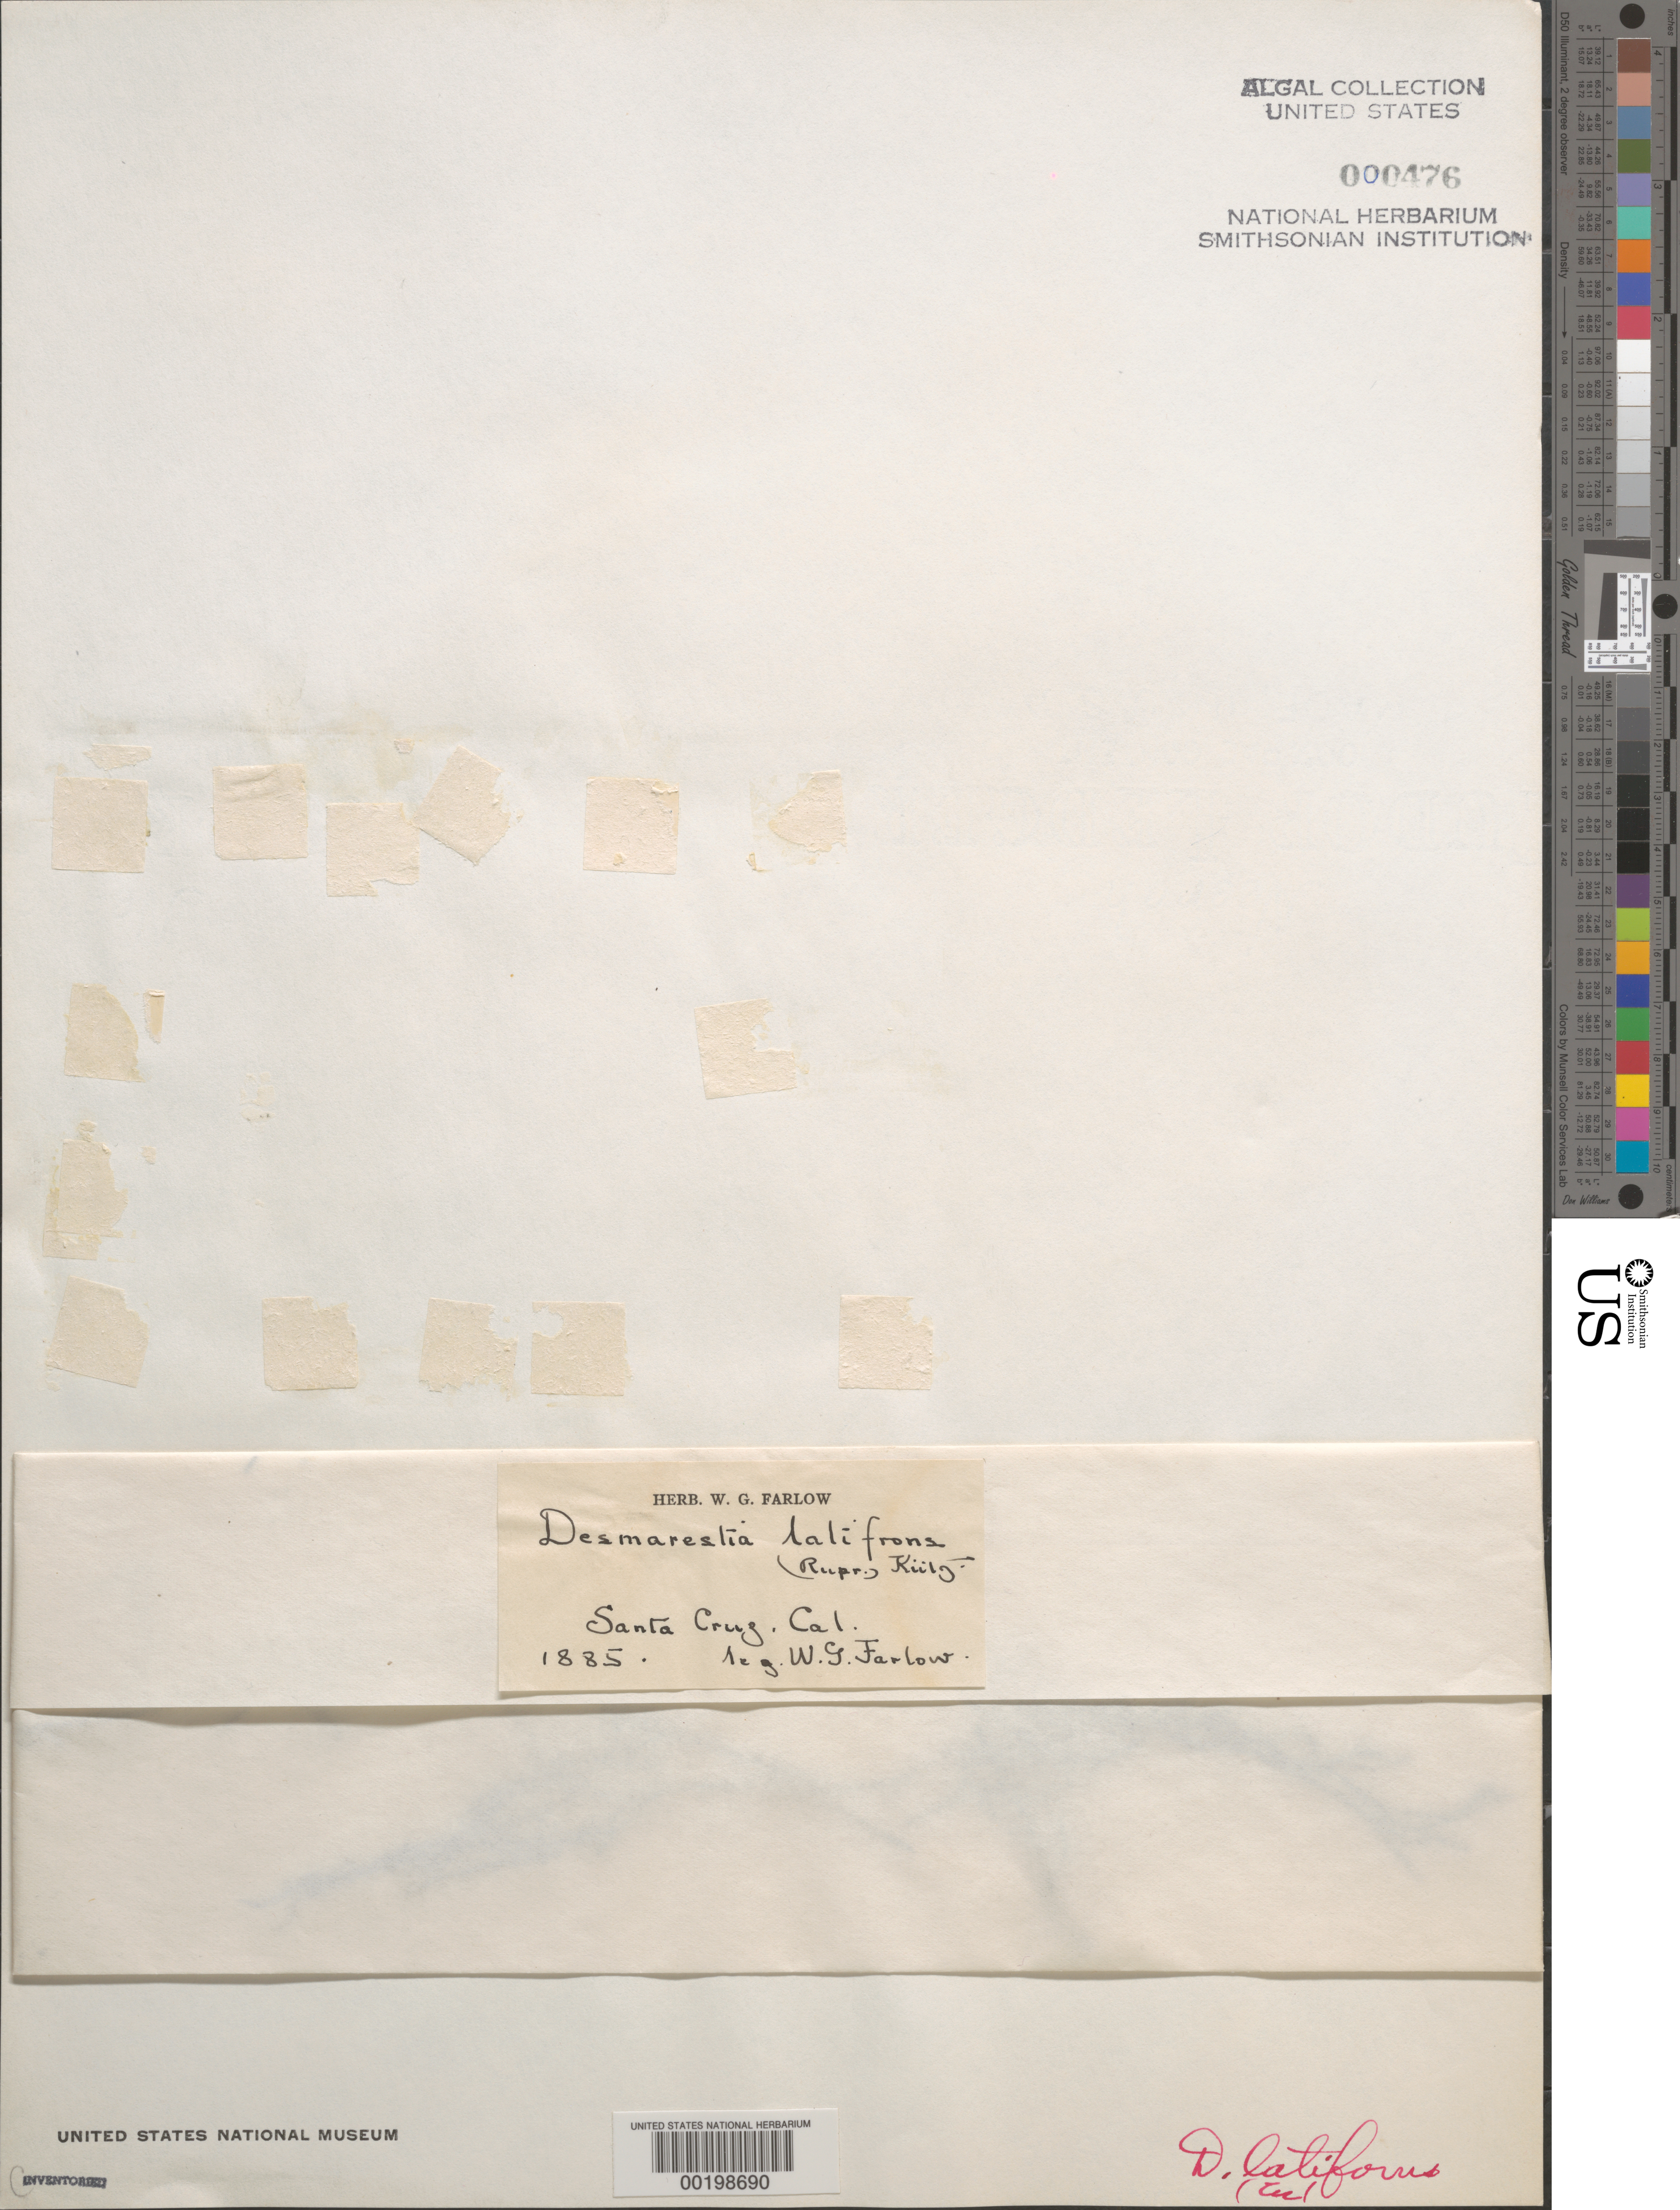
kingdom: Chromista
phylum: Ochrophyta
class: Phaeophyceae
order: Desmarestiales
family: Desmarestiaceae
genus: Desmarestia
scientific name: Desmarestia latifrons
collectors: W. G. Farlow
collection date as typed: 1885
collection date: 1885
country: United States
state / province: California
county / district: Santa Cruz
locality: Santa Cruz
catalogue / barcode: US 476